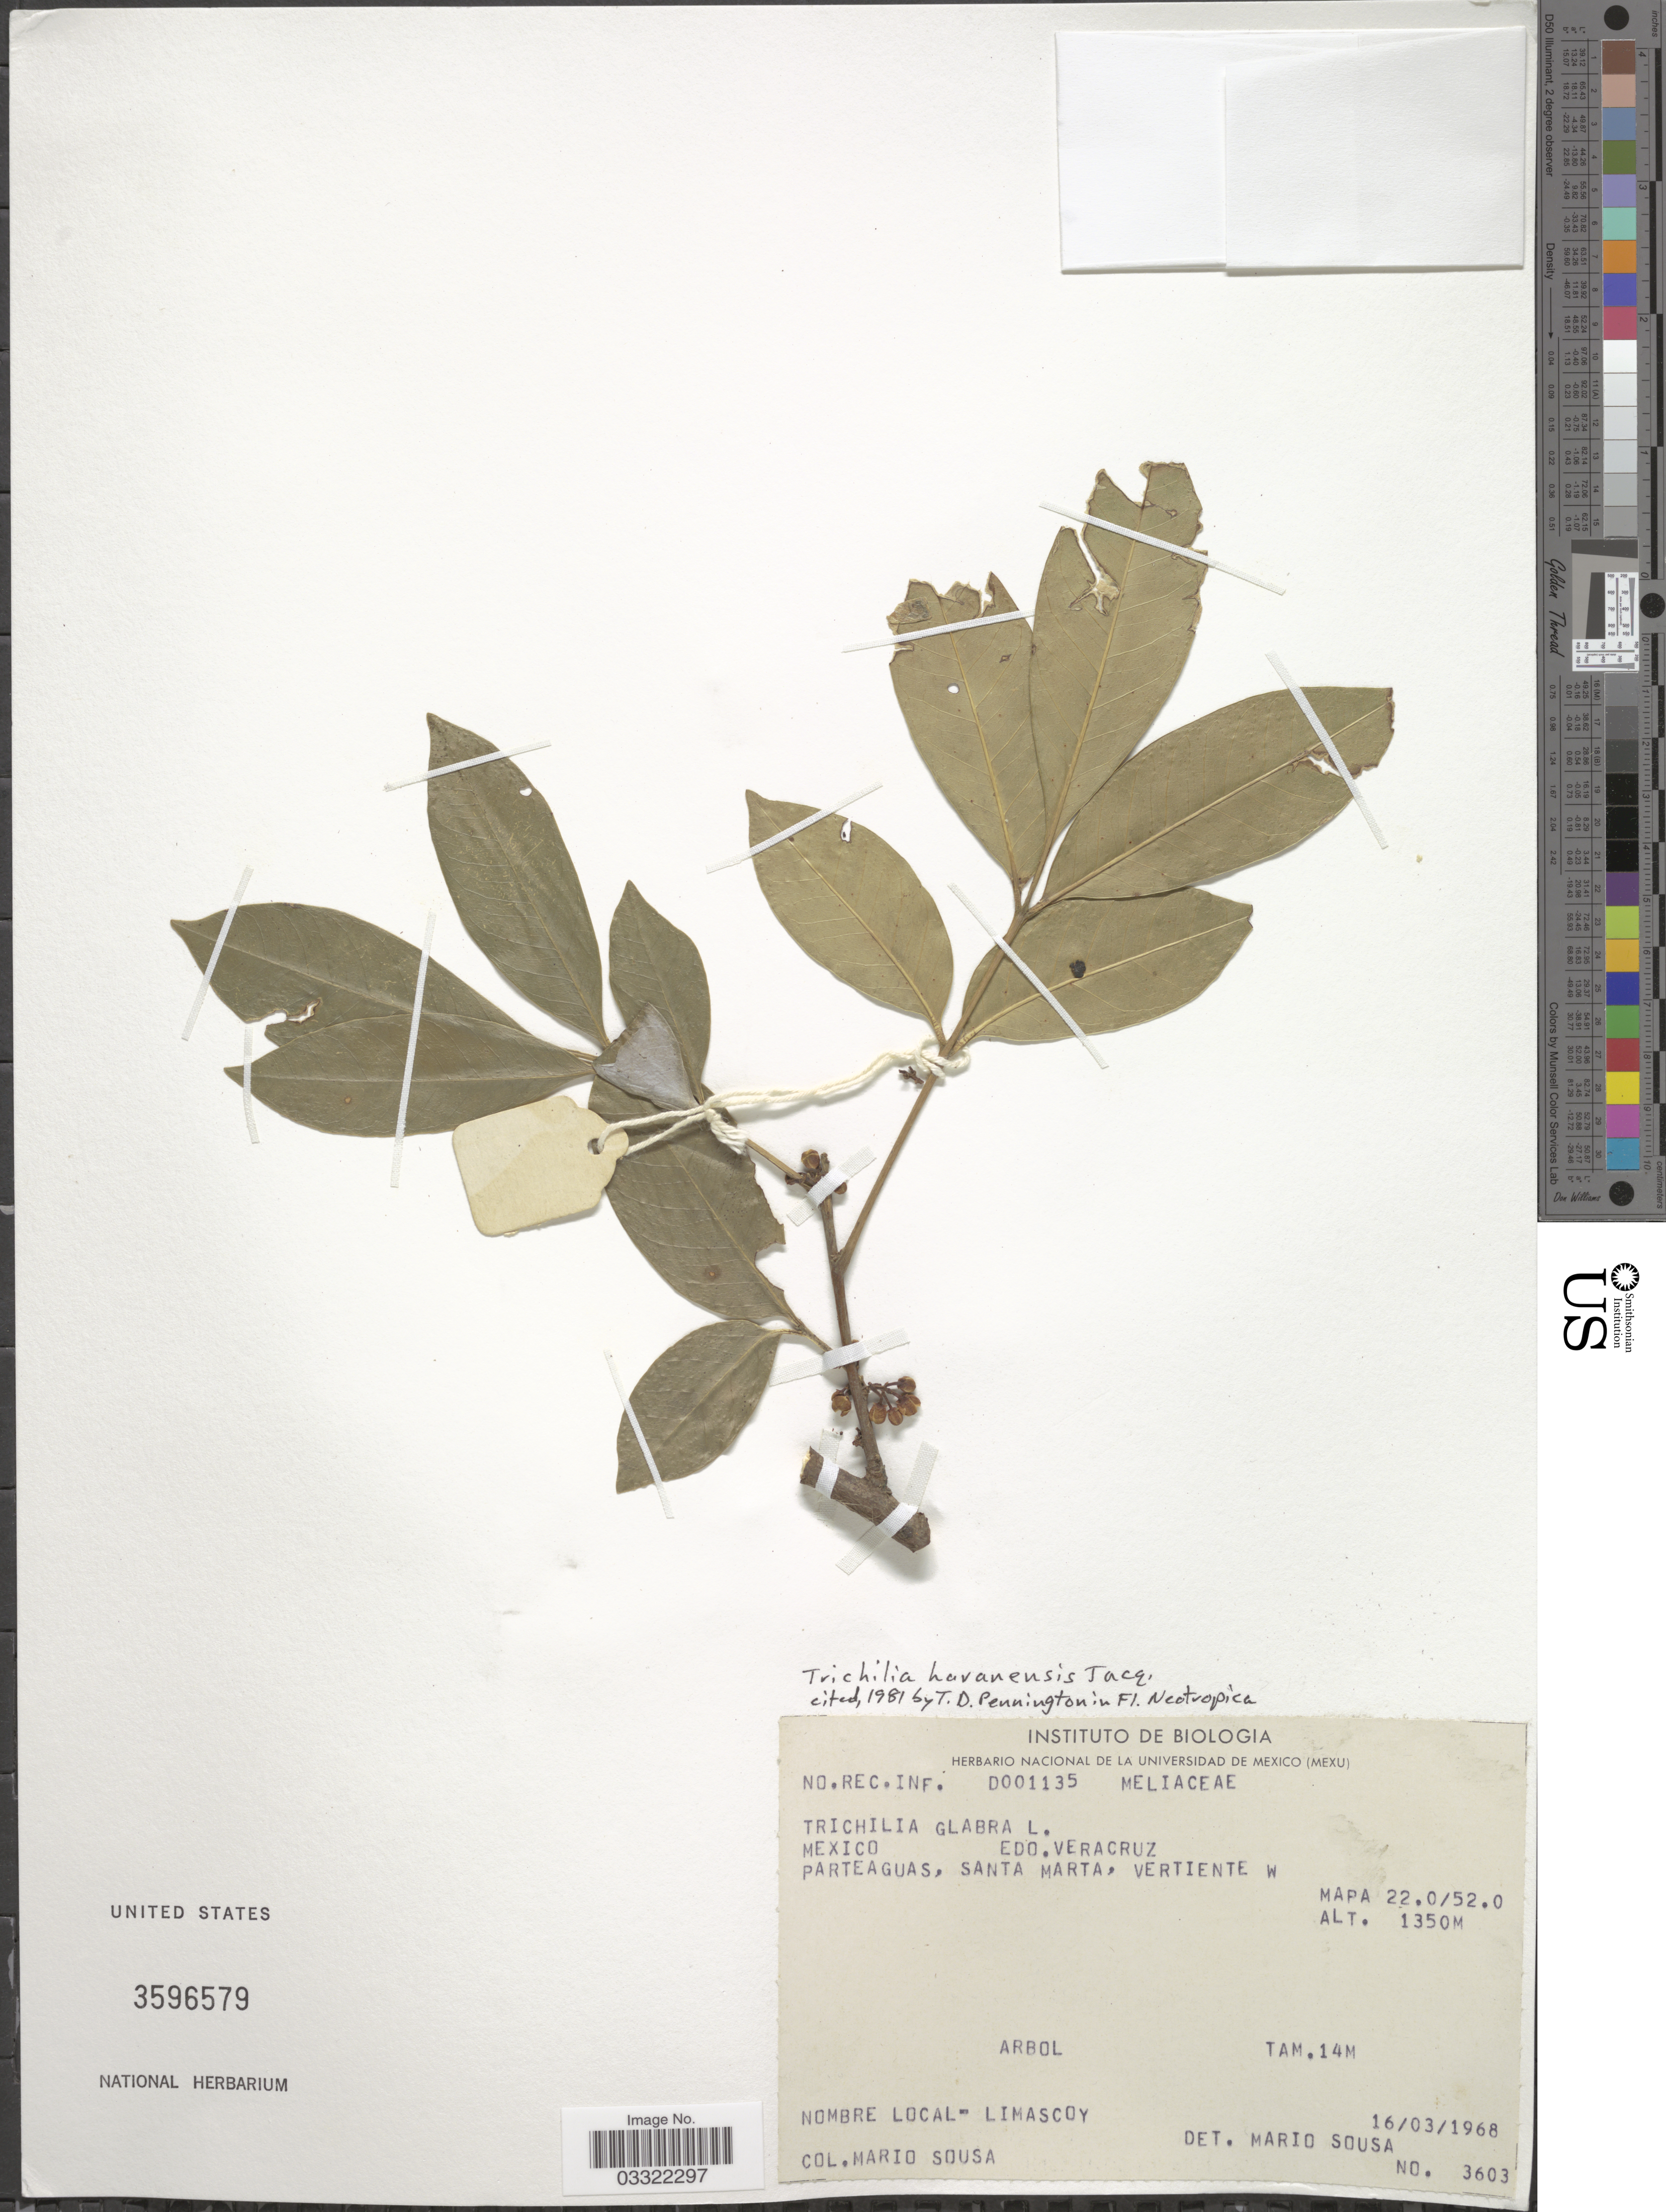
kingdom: Plantae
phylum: Tracheophyta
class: Magnoliopsida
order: Sapindales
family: Meliaceae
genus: Trichilia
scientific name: Trichilia havanensis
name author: Jacq.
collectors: M. Sousa S.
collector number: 3603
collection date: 1968-03-16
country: Mexico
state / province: Veracruz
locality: Edo. Veracruz. Parteaguas, Santa Marta, Vertiente W. Mapa 22.0/52.0.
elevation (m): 1350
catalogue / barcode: US 3596579